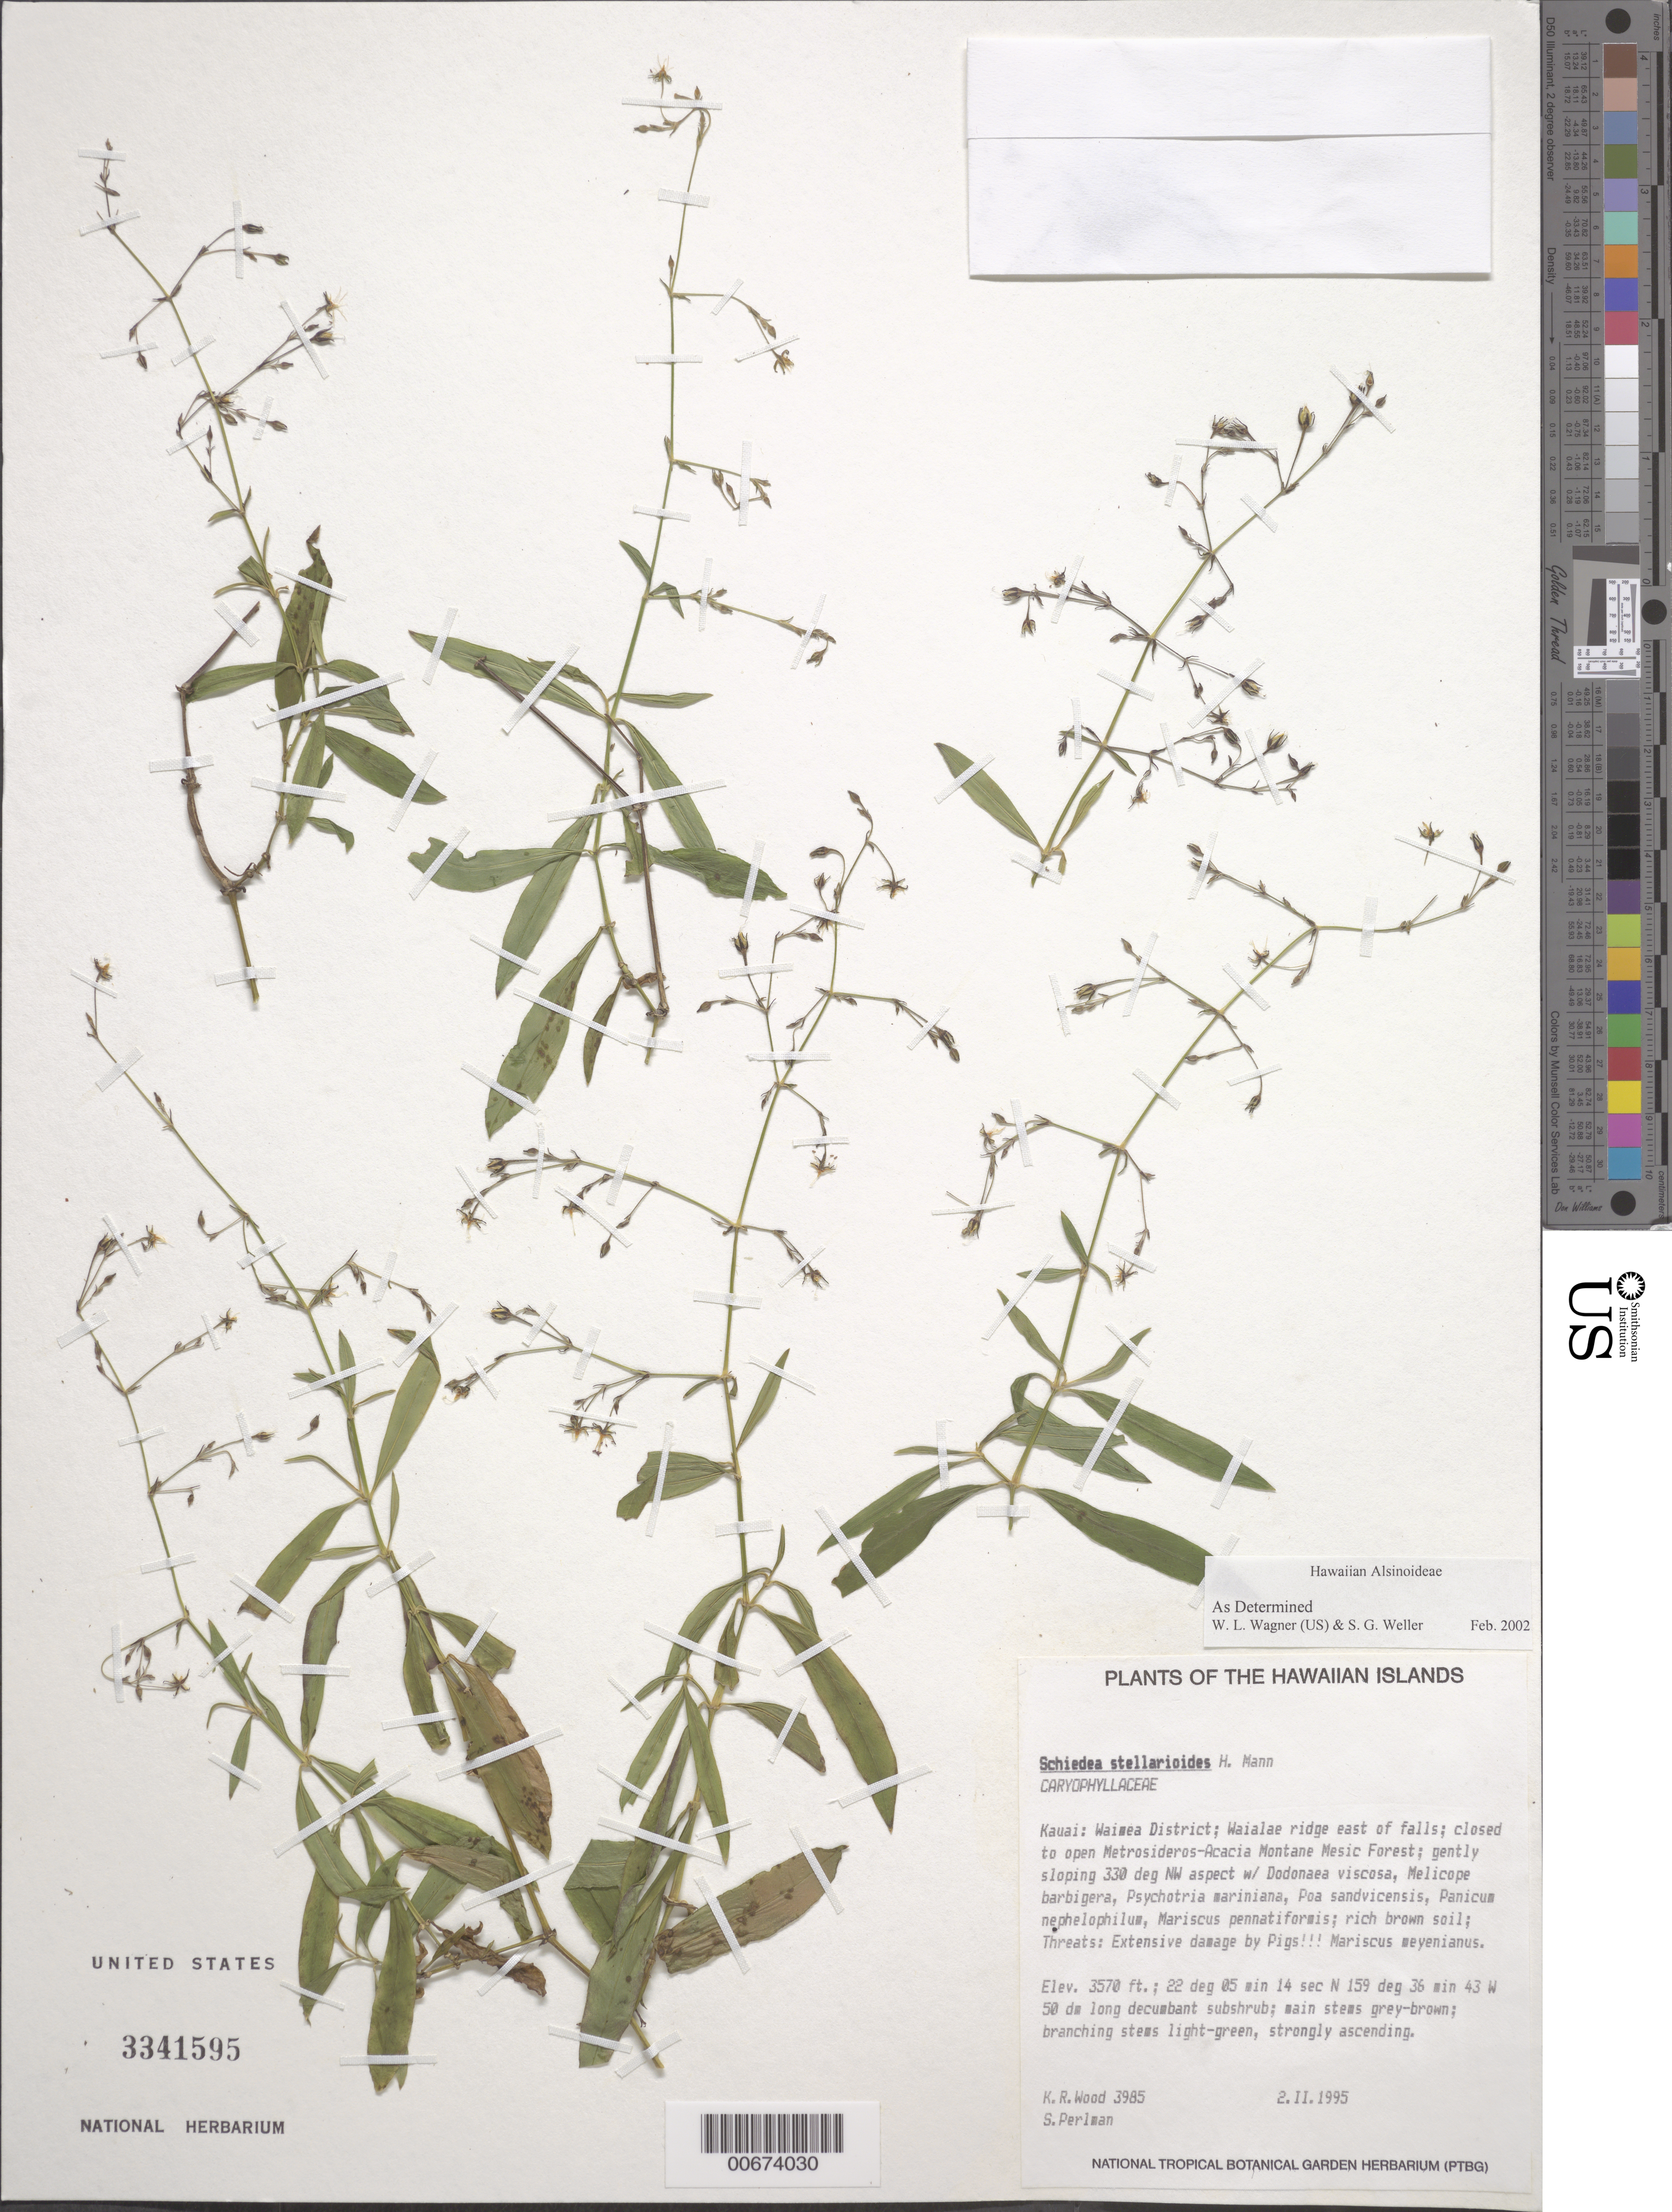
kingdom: Plantae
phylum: Tracheophyta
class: Magnoliopsida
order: Caryophyllales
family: Caryophyllaceae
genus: Schiedea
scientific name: Schiedea stellarioides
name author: H. Mann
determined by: Wagner, W. L.; Weller, Stephen G.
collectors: K. R. Wood & S. P. Perlman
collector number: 3985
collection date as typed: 2 Feb 1995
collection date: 1995-02-02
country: United States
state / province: Hawaii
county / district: Kauai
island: Kaua'i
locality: Waimea District, Waialae ridge E of falls.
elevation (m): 1088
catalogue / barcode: US 3341595